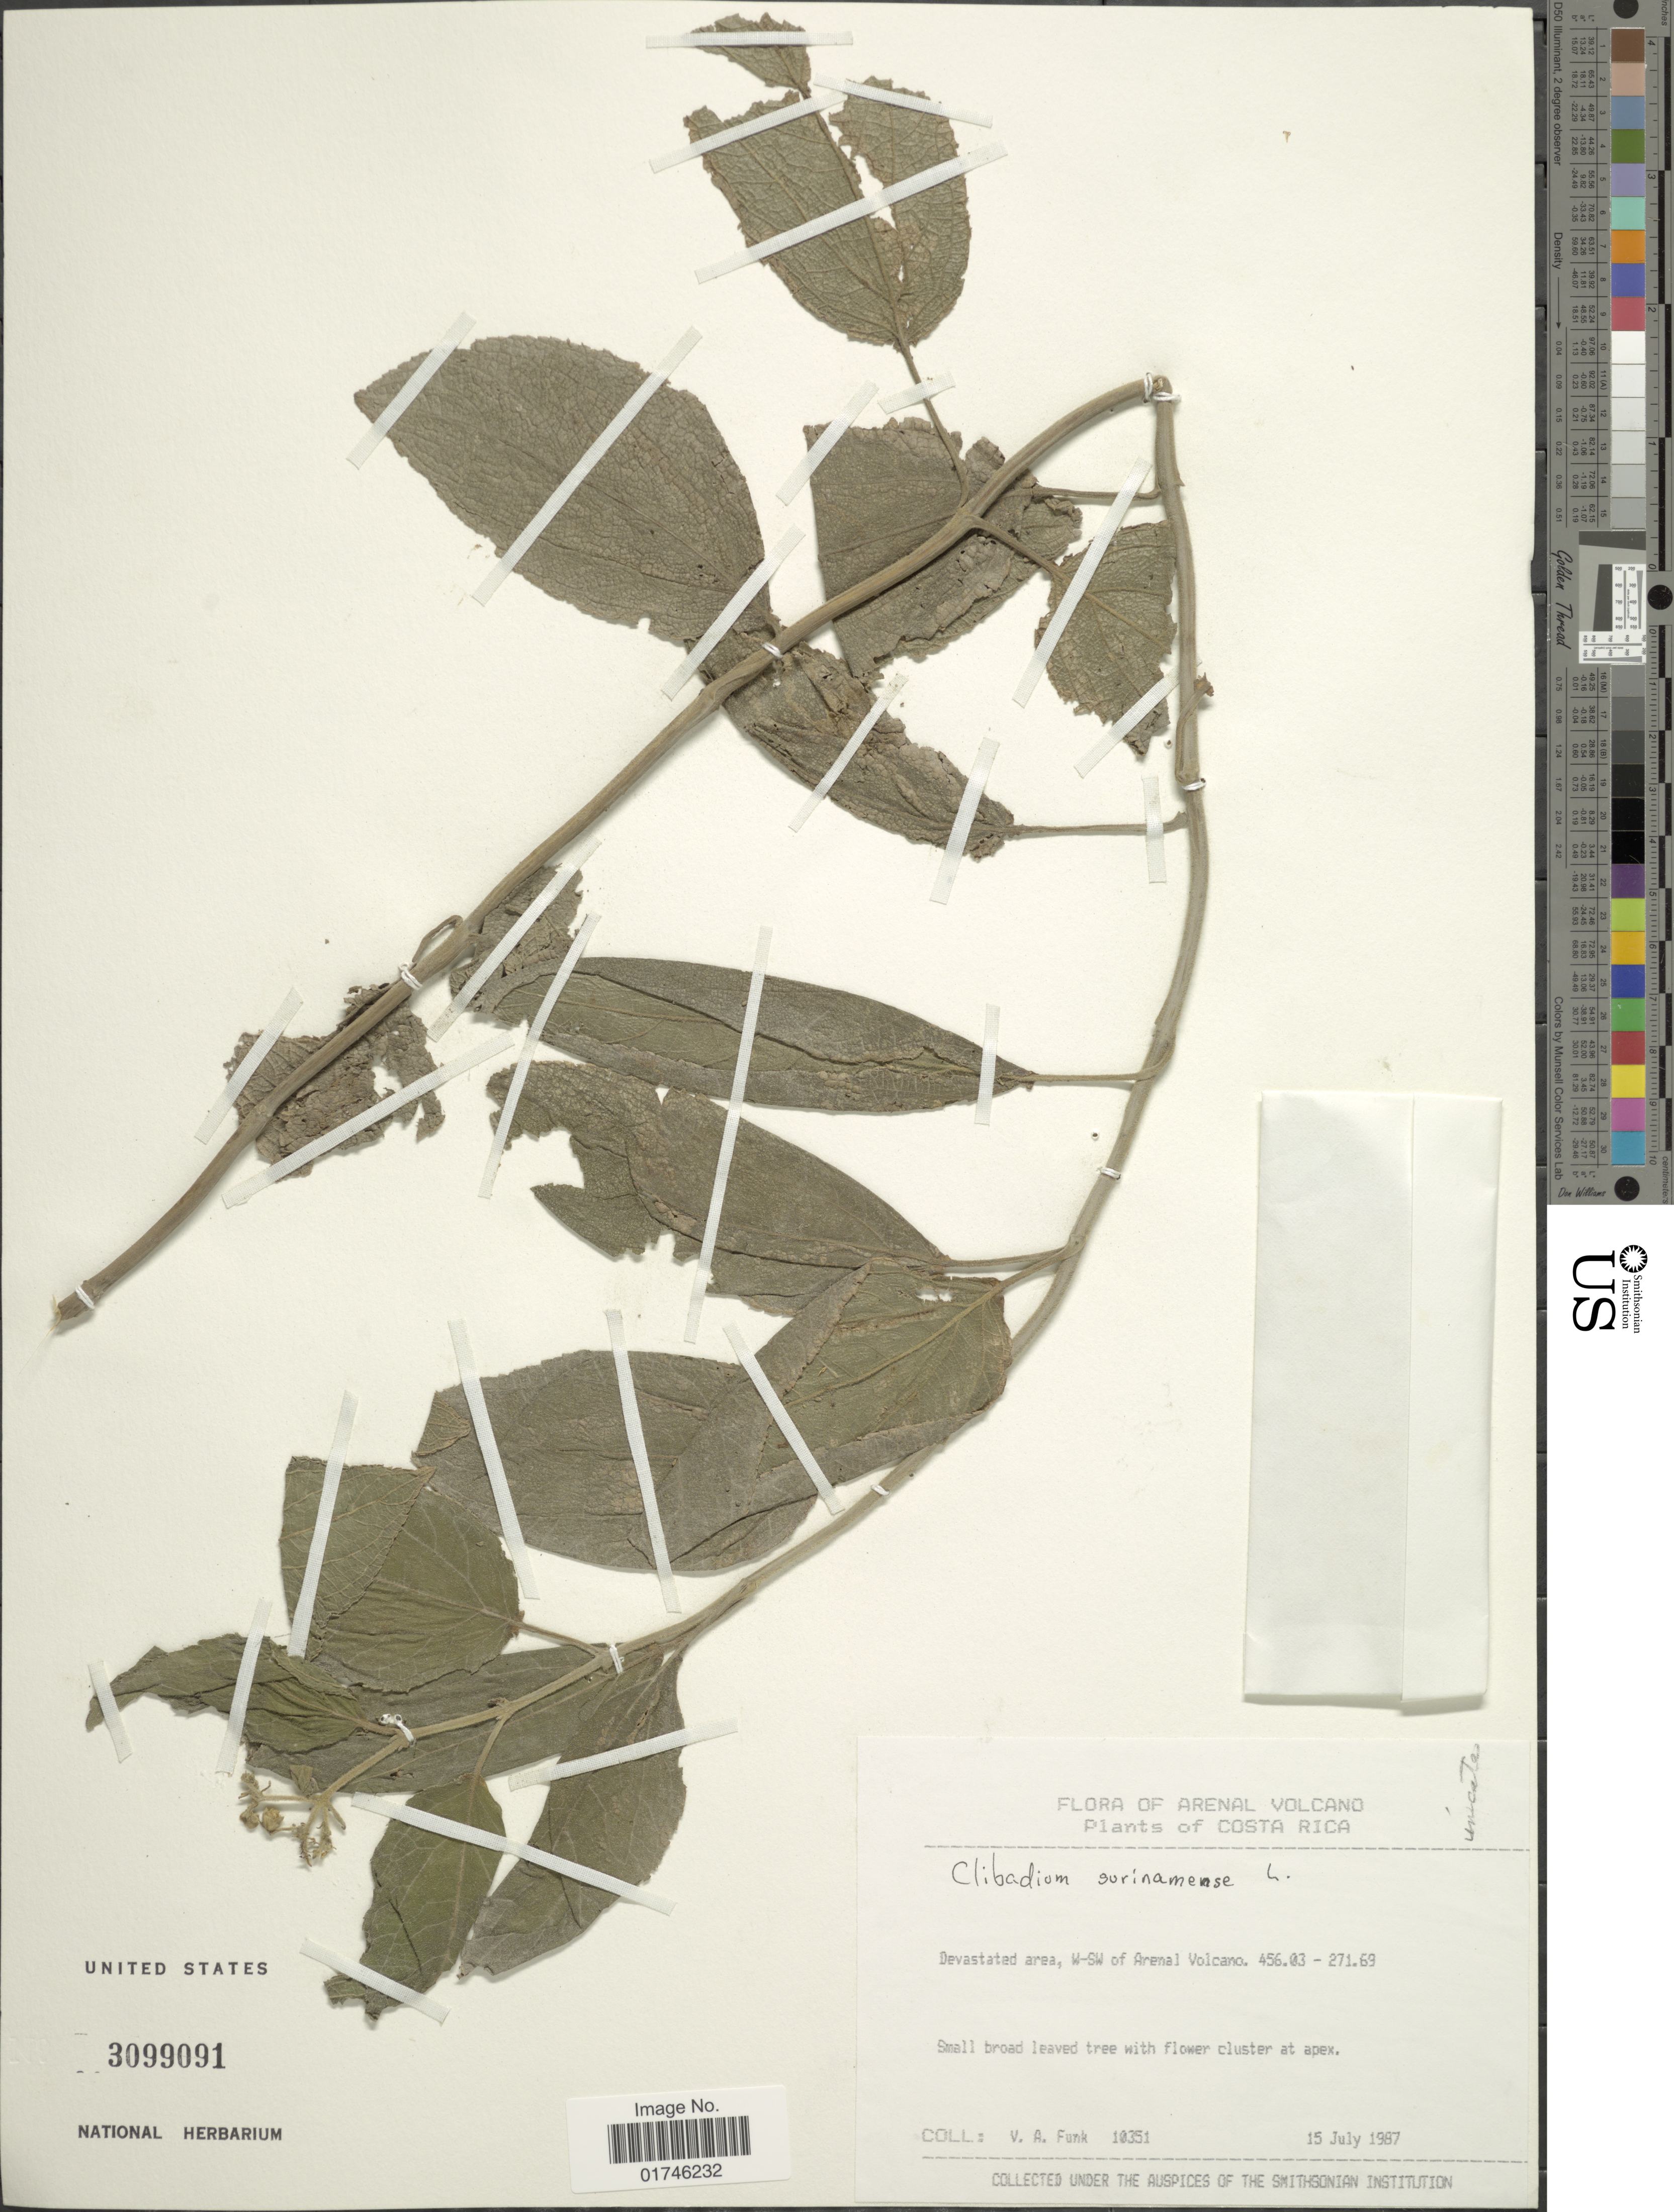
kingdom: Plantae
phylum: Tracheophyta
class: Magnoliopsida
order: Asterales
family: Asteraceae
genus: Clibadium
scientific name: Clibadium surinamense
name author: L.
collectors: V. Funk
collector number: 10351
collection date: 1987-07-15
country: Costa Rica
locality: Arenal Volcano. Devastated area, W-SW of Arenal Volcano. 456.03 - 271.69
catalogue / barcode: US 3099091